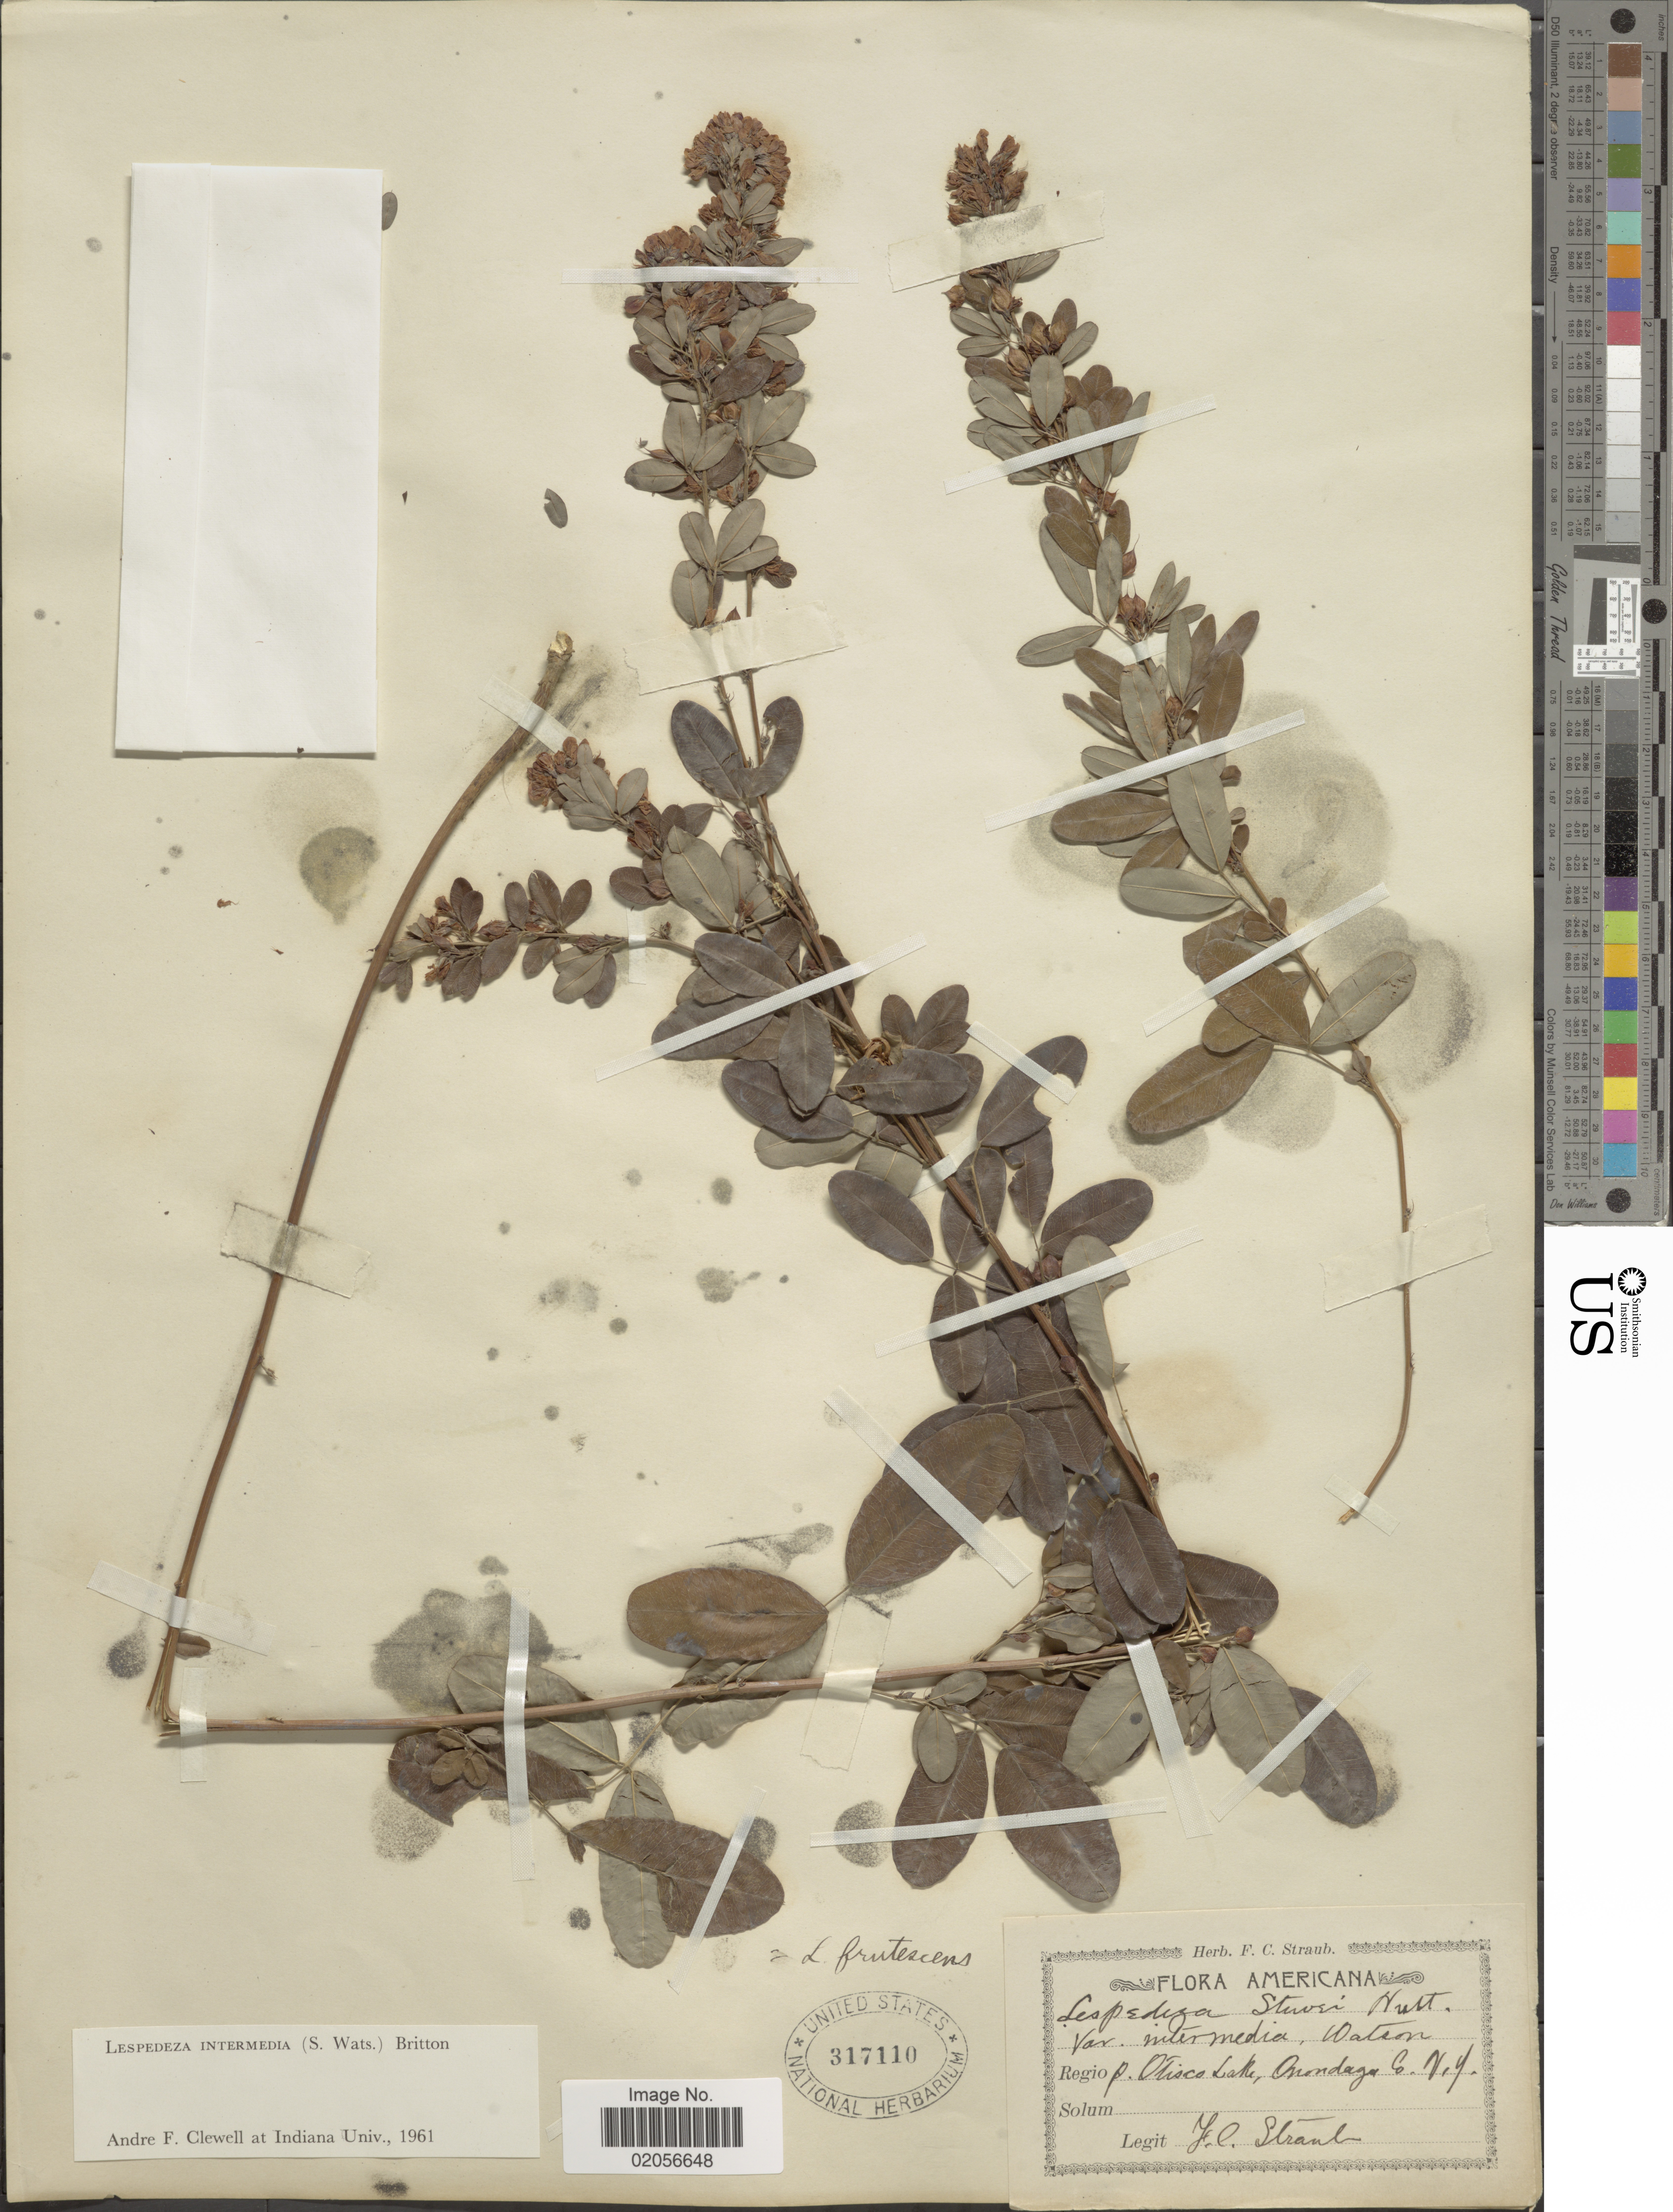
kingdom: Plantae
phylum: Tracheophyta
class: Magnoliopsida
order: Fabales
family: Fabaceae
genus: Lespedeza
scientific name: Lespedeza intermedia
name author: (S. Watson) Britton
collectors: F. Straub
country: United States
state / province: New York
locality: Regio P. Olisco Lake, Onondaga Co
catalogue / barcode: US 317110